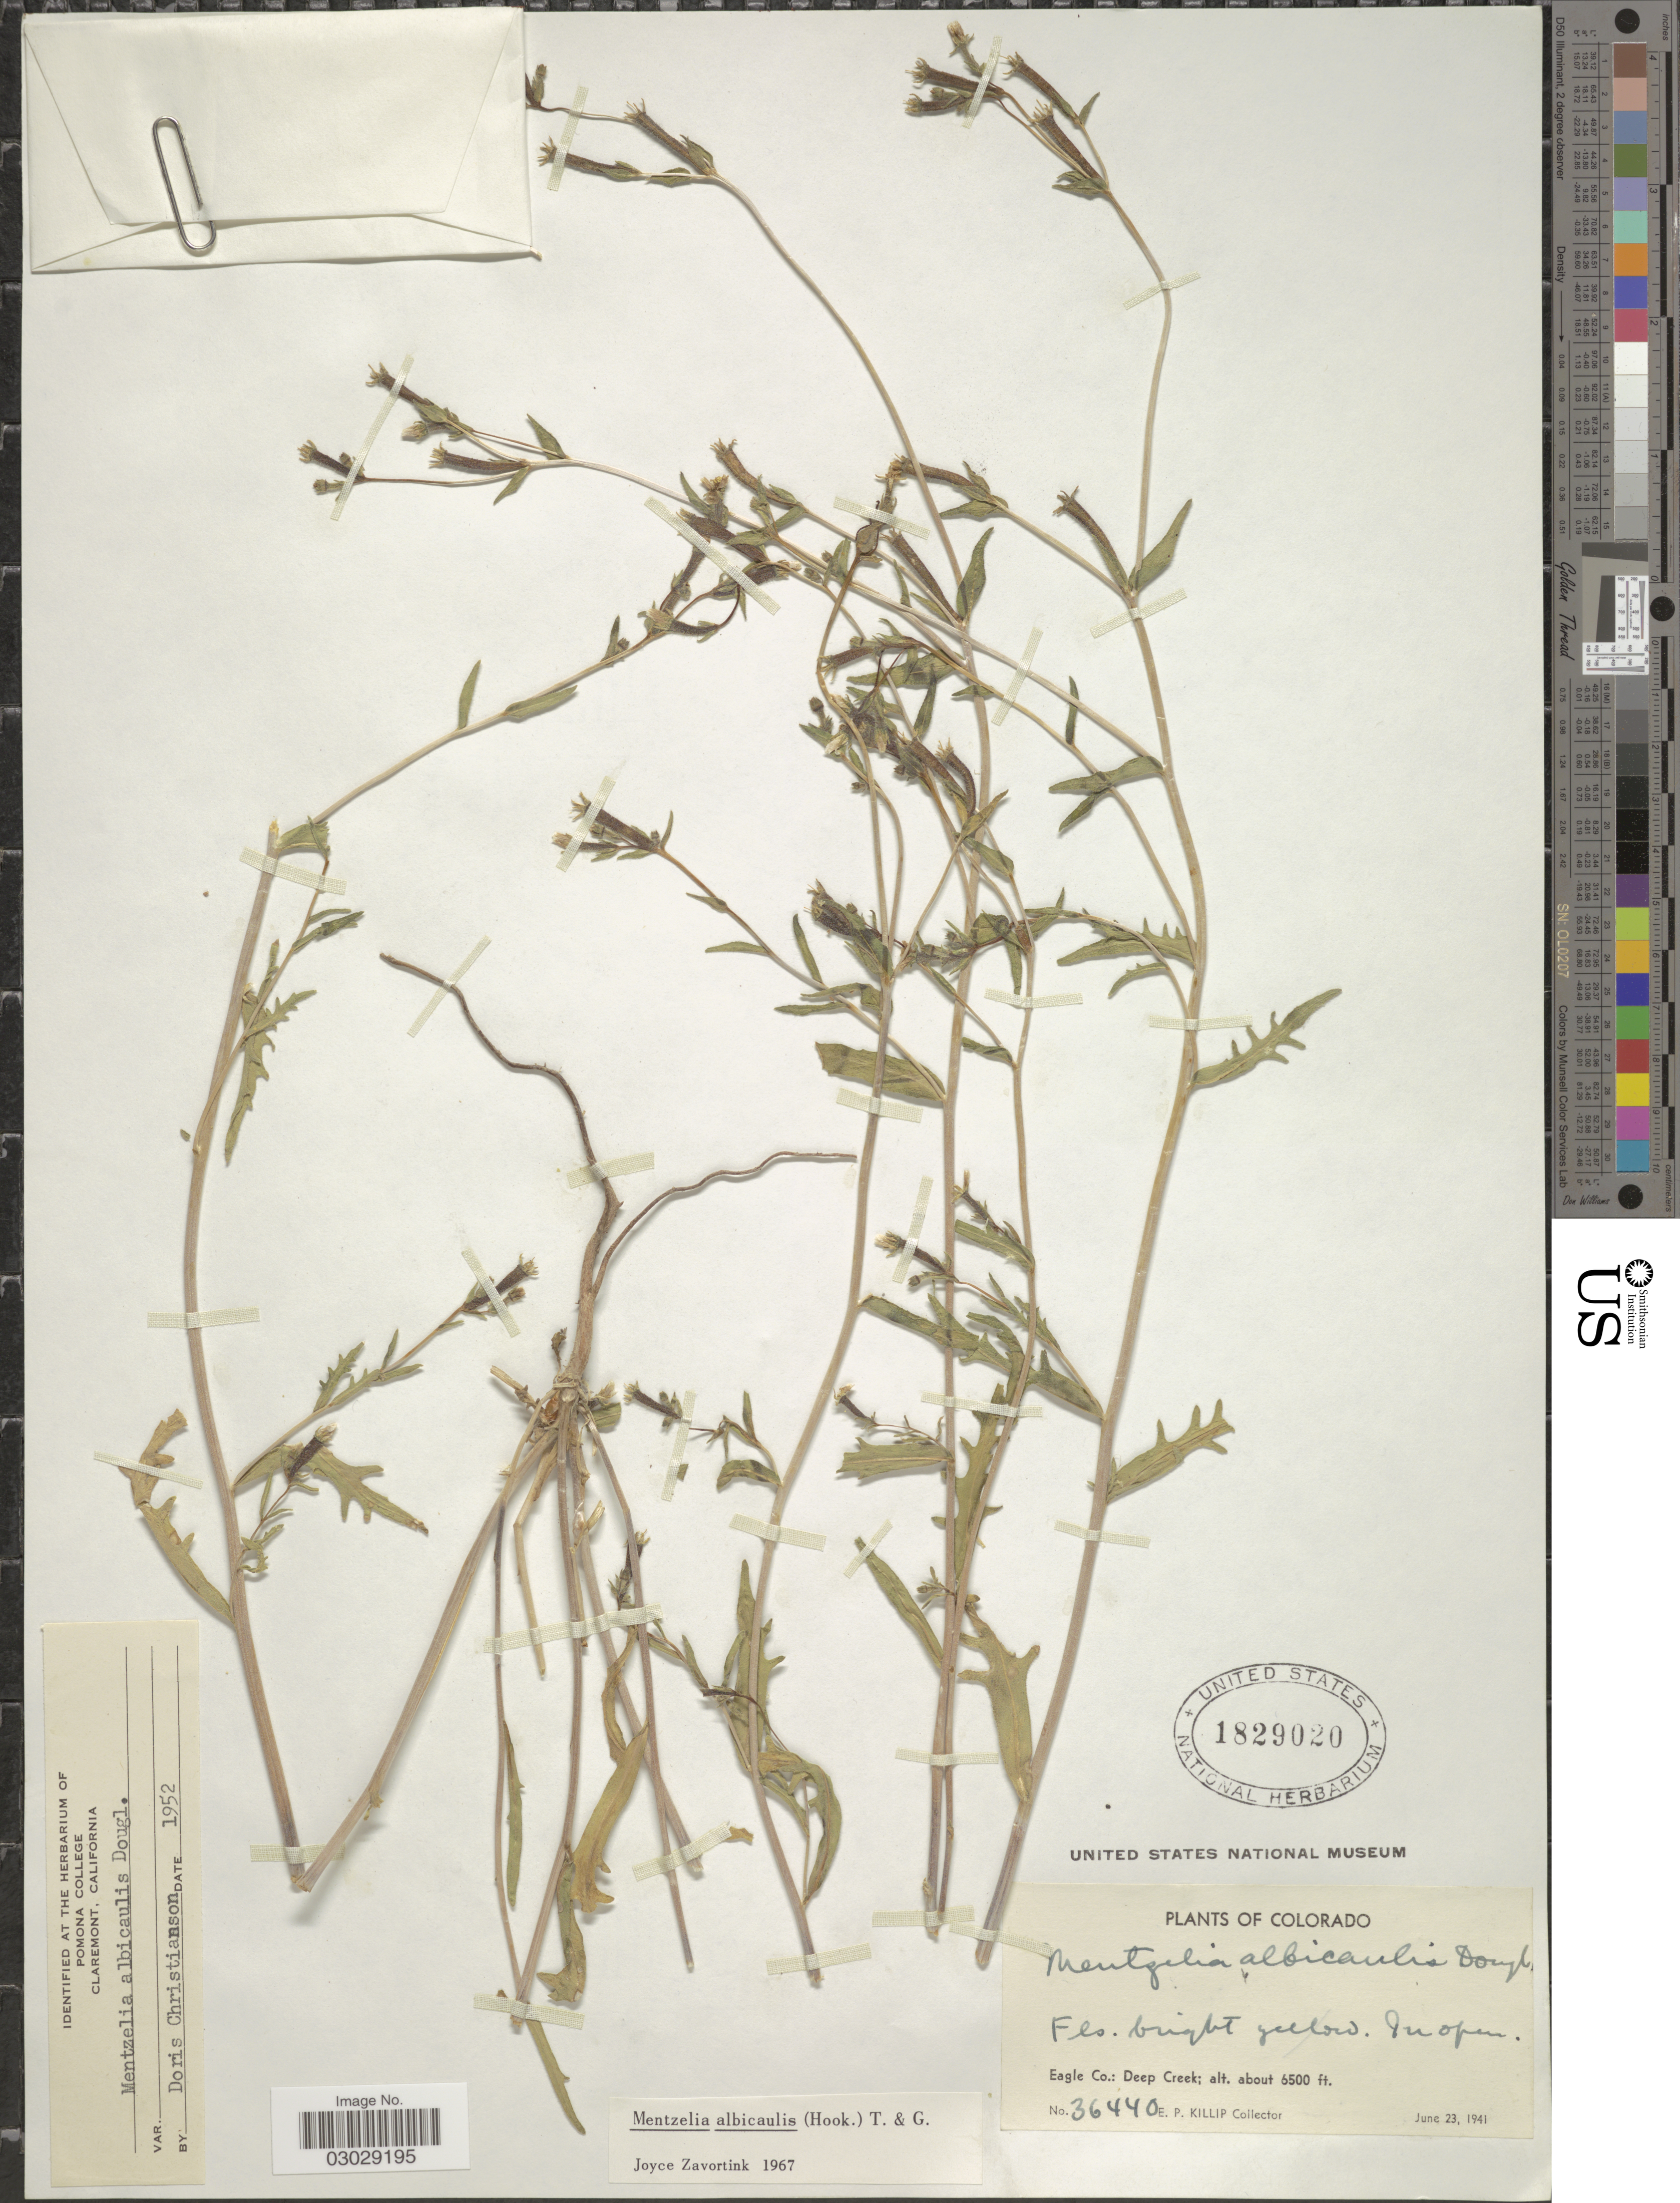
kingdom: Plantae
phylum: Tracheophyta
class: Magnoliopsida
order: Cornales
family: Loasaceae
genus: Mentzelia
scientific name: Mentzelia albicaulis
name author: (Douglas ex Hook.) Douglas ex Torr. & A. Gray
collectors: E. P. Killip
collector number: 36440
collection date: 1941-06-23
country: United States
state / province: Colorado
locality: Eagle Co.: Deep Creek.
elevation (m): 1981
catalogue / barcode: US 1829020